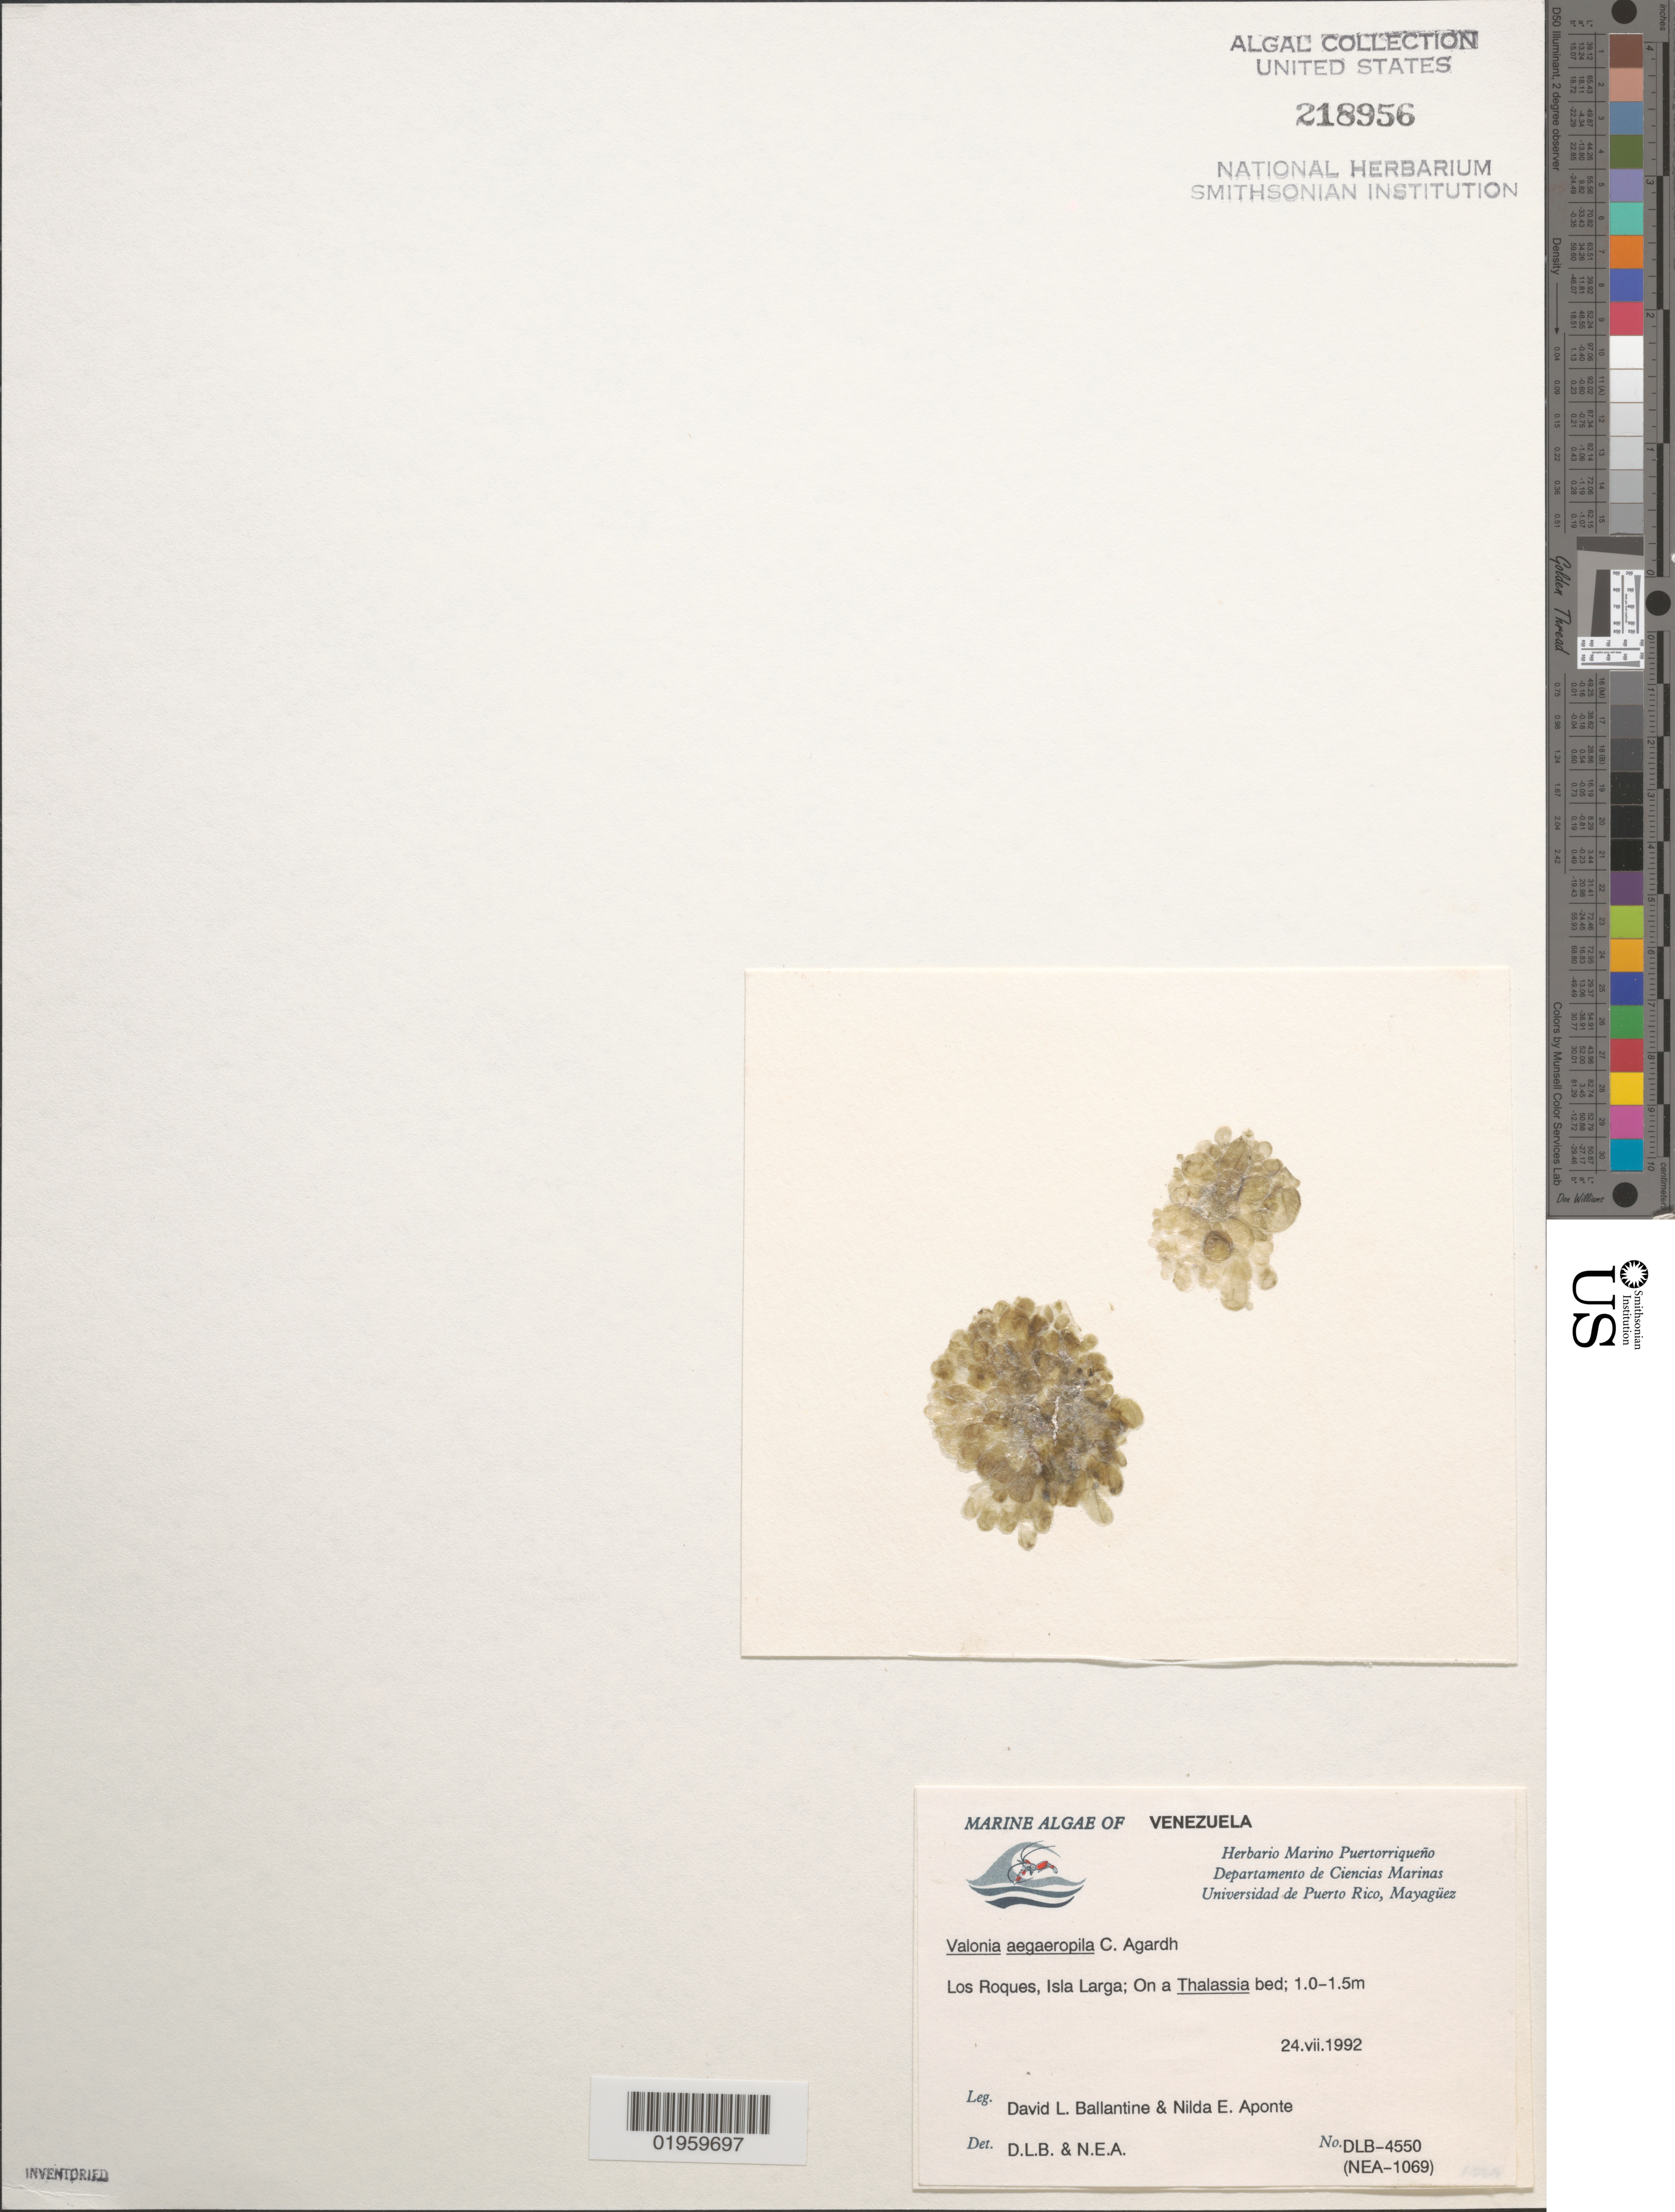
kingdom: Plantae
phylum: Chlorophyta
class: Ulvophyceae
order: Siphonocladales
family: Valoniaceae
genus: Valonia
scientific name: Valonia aegagropila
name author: C. Agardh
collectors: D.L. Ballantine & N. E. Aponte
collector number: DLB-4550/(NEA-1069)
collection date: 1992-07-24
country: Venezuela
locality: Los Roques, Isla Larga.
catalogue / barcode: US 218956